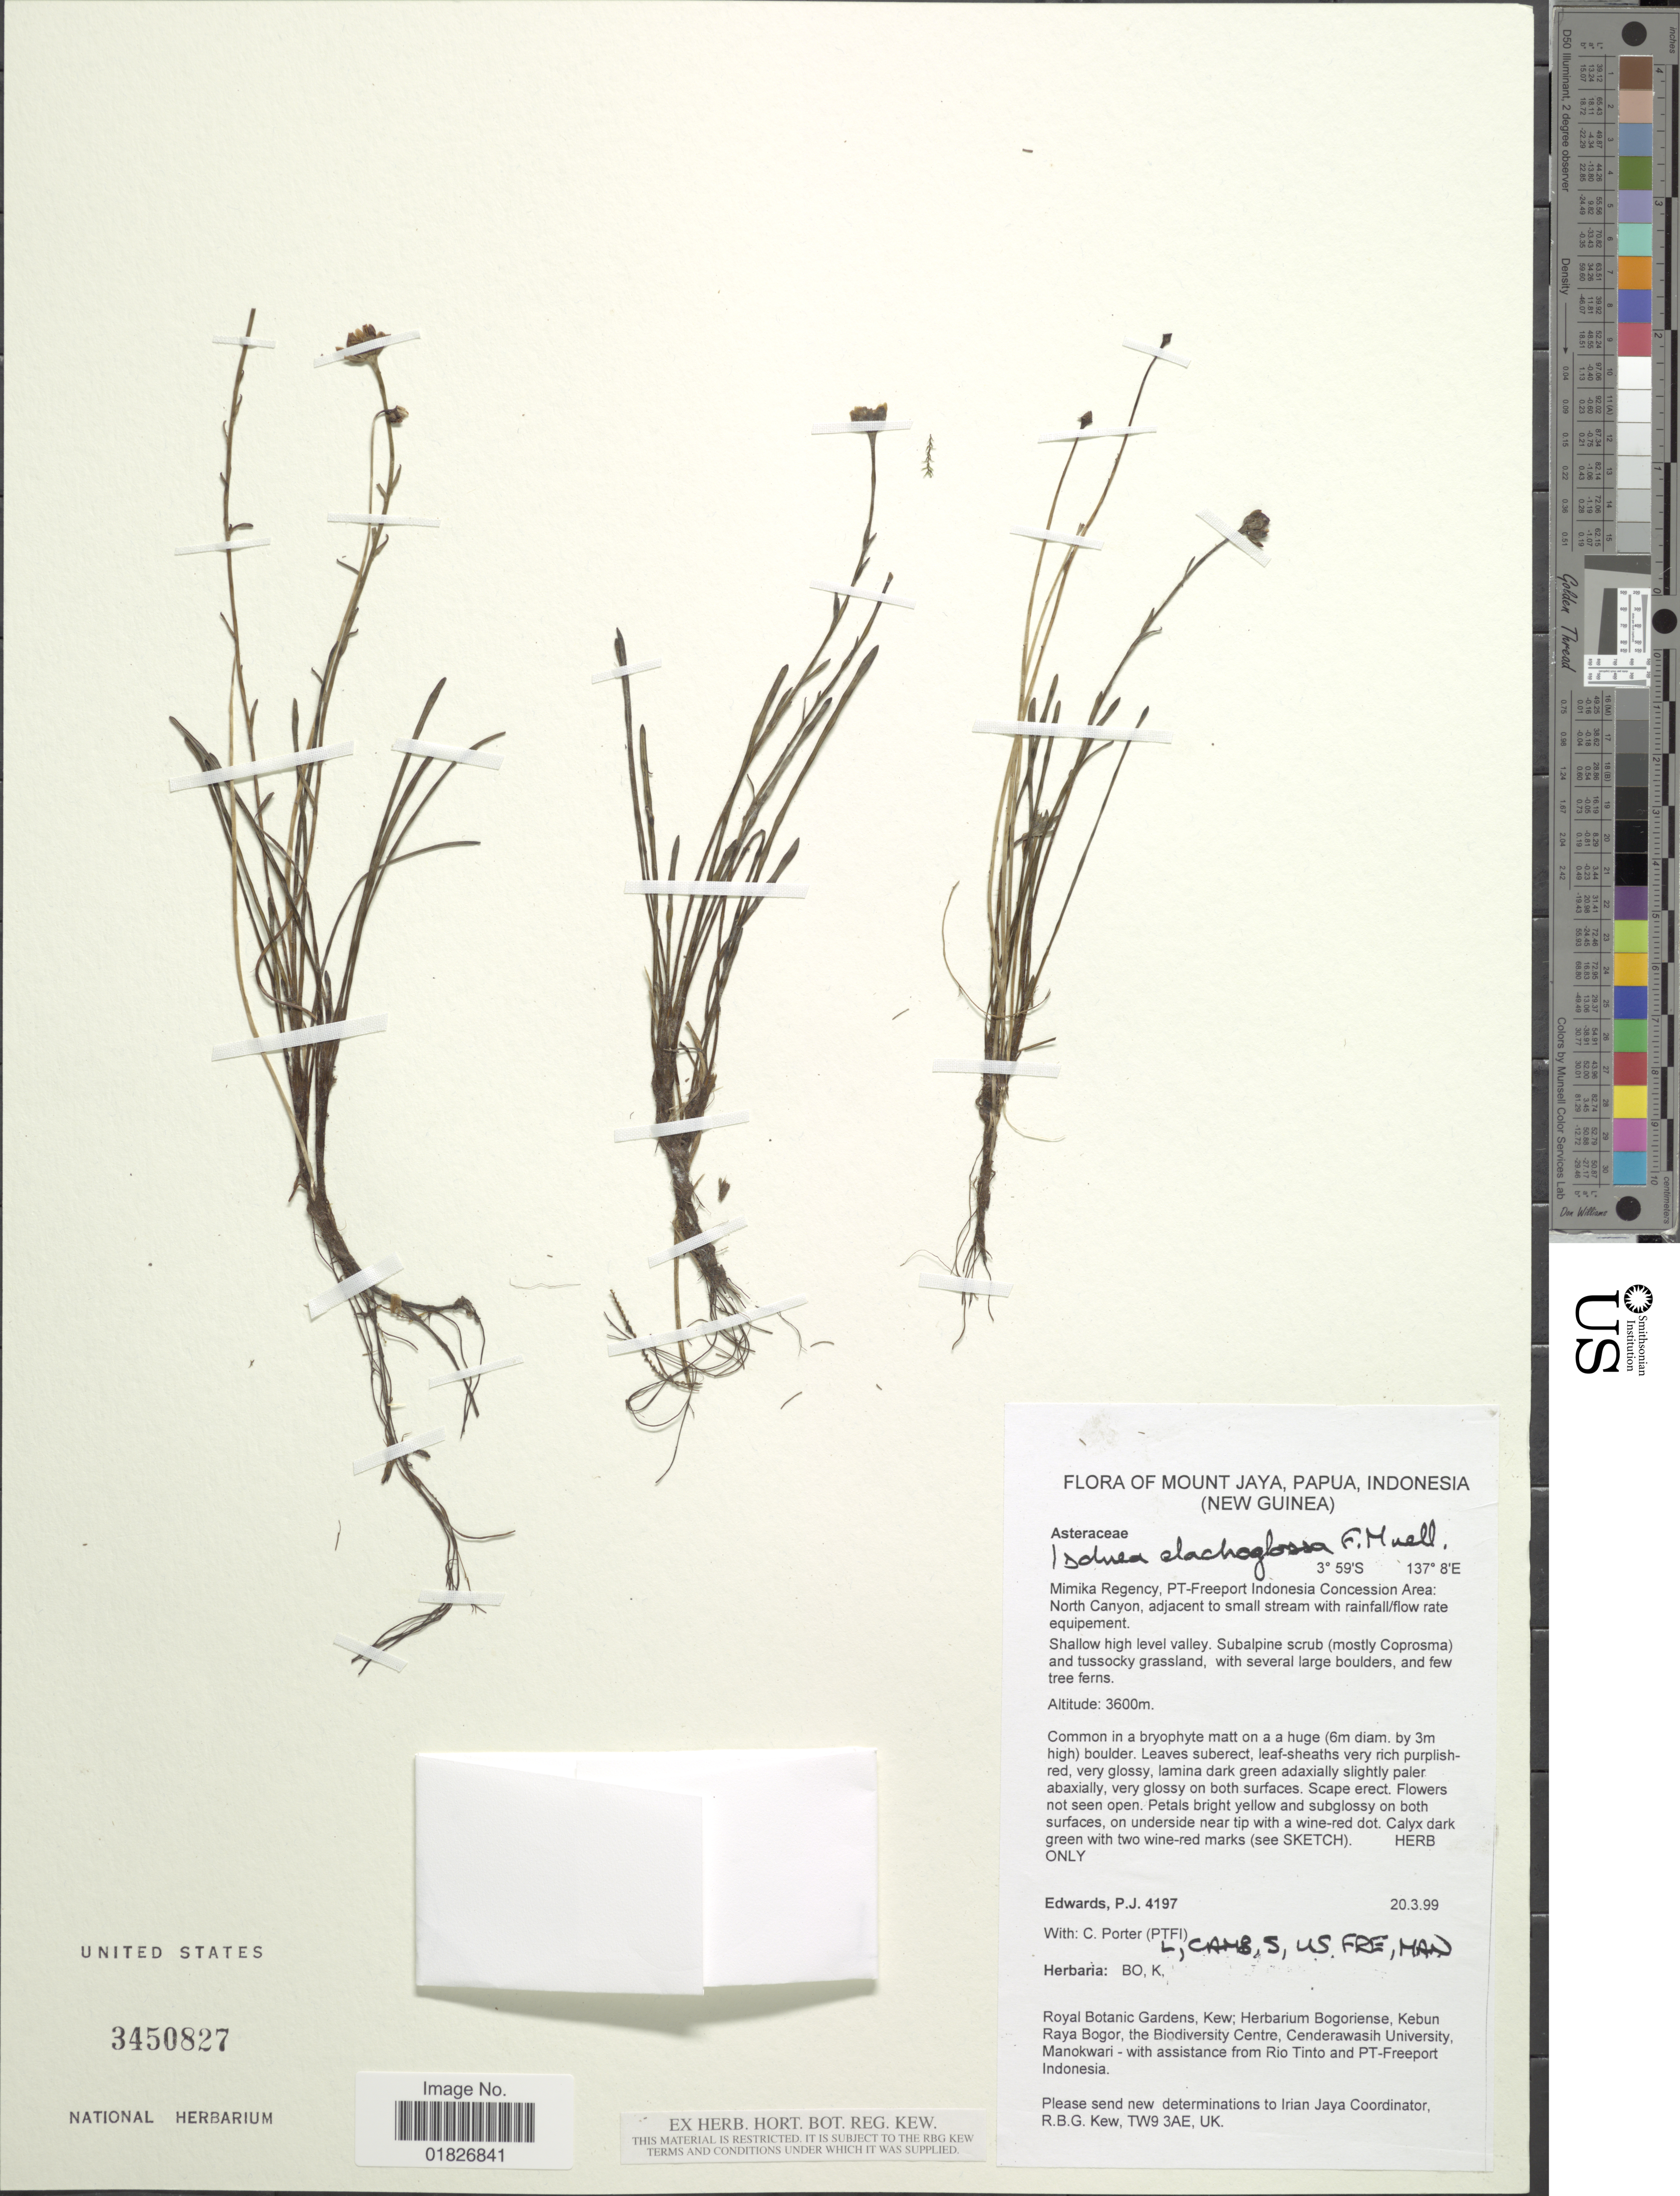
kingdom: Plantae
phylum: Tracheophyta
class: Magnoliopsida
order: Asterales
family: Asteraceae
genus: Ischnea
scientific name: Ischnea elachoglossa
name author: F. Muell.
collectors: P. Edwards & C. L. Porter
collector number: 4197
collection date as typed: Transcribed d/m/y: 20/3/99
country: Indonesia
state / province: Papua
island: New Guinea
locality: Mount Jaya, (New Guinea), Mimika Regency, PT-Freeport Indonesia Concession Area, North Canyon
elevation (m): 3600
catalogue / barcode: US 3450827